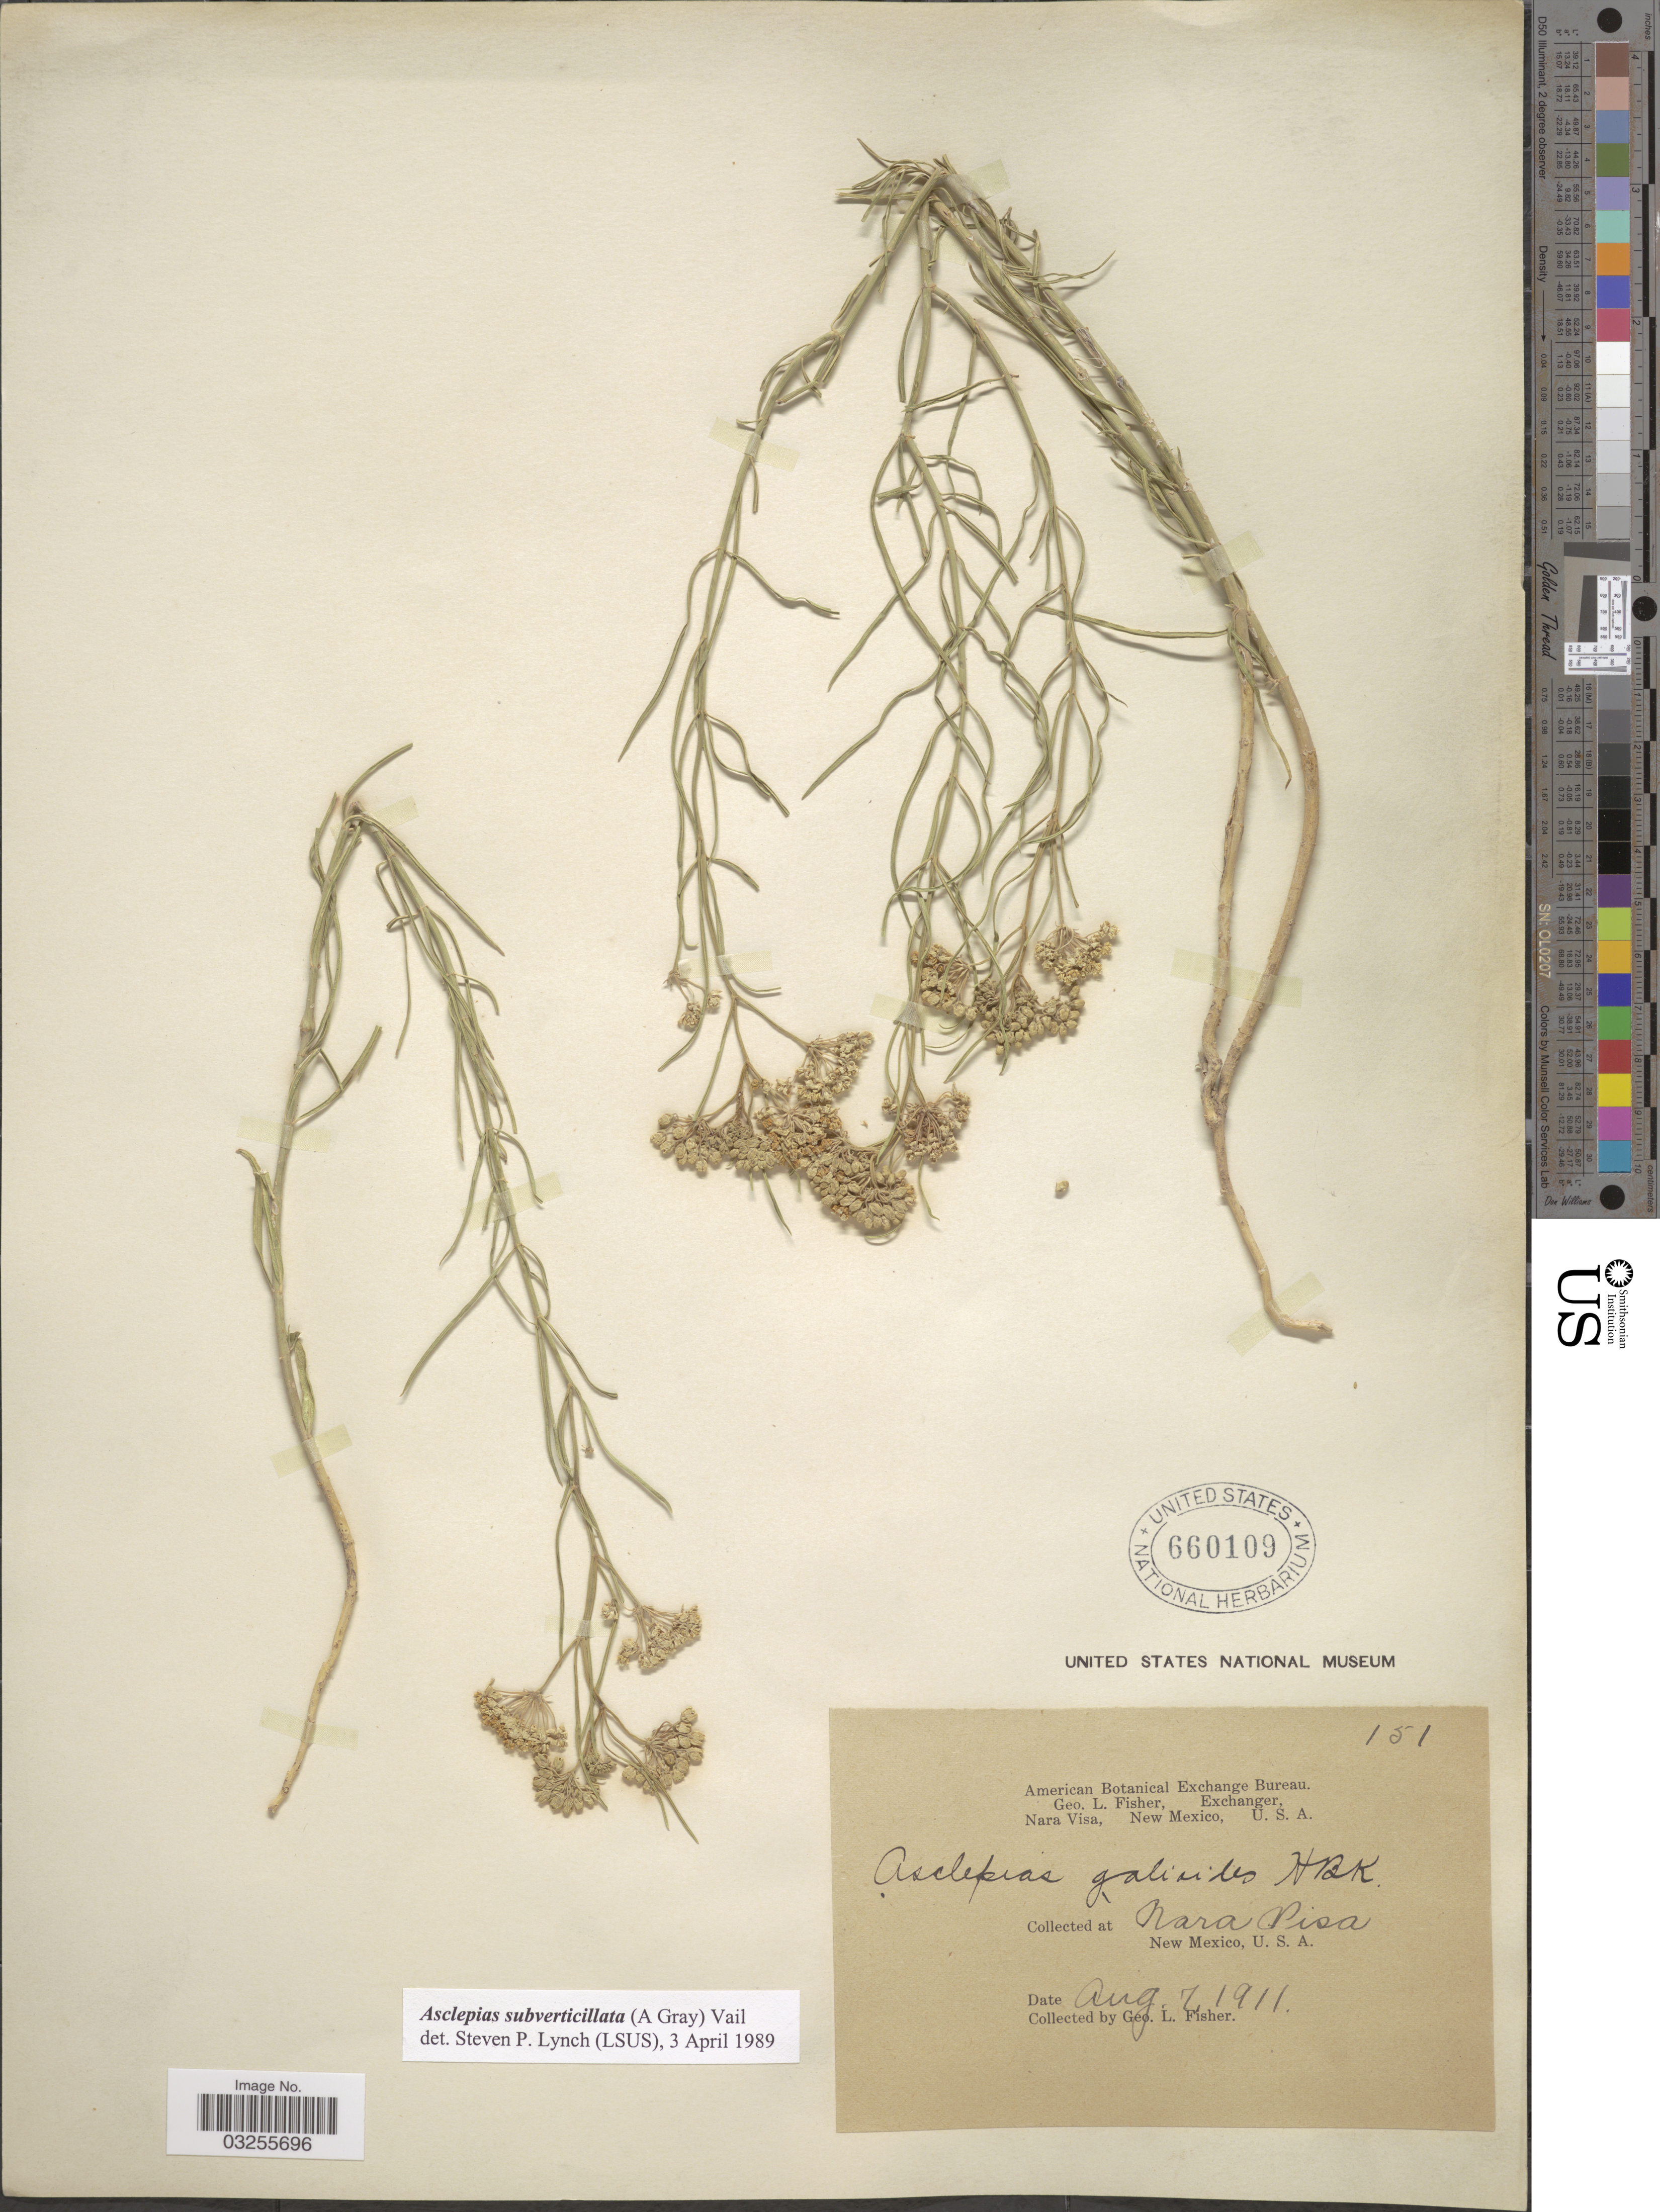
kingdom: Plantae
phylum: Tracheophyta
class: Magnoliopsida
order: Gentianales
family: Apocynaceae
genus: Asclepias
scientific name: Asclepias subverticillata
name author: (A. Gray) Vail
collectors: G. L. Fisher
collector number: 151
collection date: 1911-08-07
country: United States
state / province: New Mexico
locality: Nara Pisa, U.S.A.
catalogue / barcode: US 660109